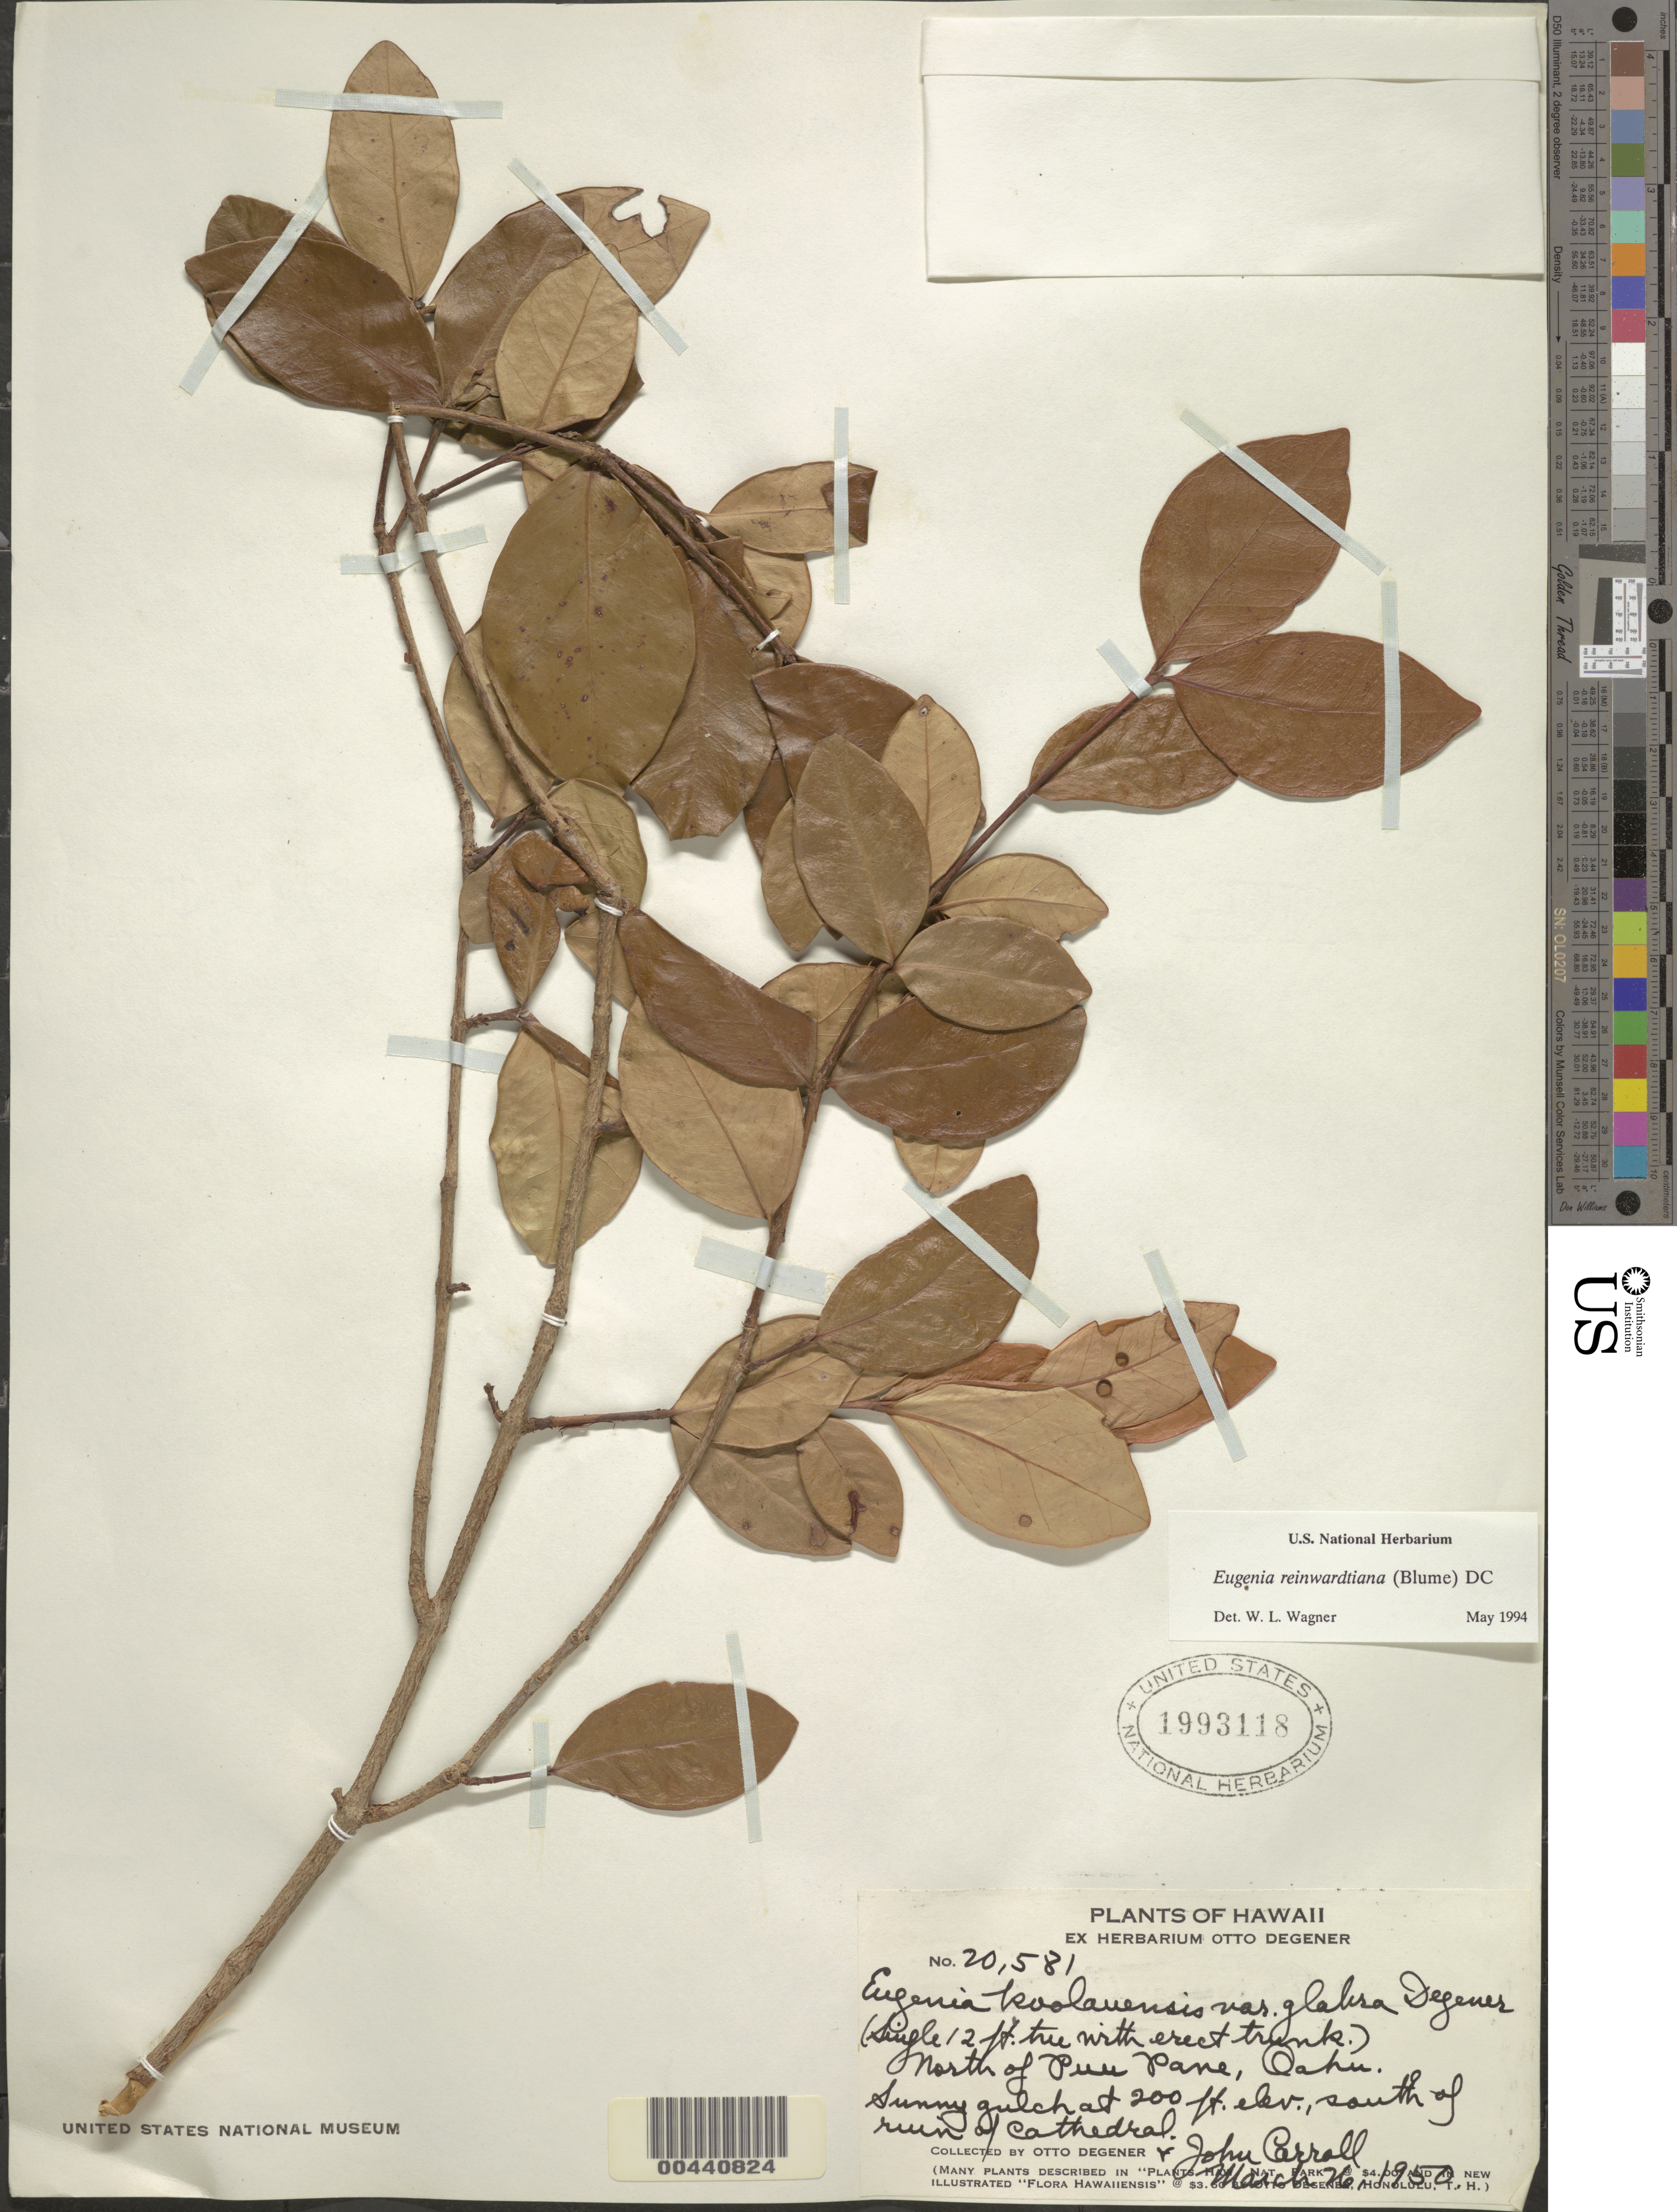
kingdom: Plantae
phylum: Tracheophyta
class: Magnoliopsida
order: Myrtales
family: Myrtaceae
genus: Eugenia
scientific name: Eugenia reinwardtiana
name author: (Blume) DC.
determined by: Wagner, W. L., (BOT), Smithsonian Institution - National Museum of Natural History (UNITED STATES)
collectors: O. Degener & J. Carroll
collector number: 20581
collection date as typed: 26 Mar 1950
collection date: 1950-03-26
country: United States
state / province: Hawaii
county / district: Honolulu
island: Oahu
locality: N of Puu Pane, S of ruin of cathedral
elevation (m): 61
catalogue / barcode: US 1993118